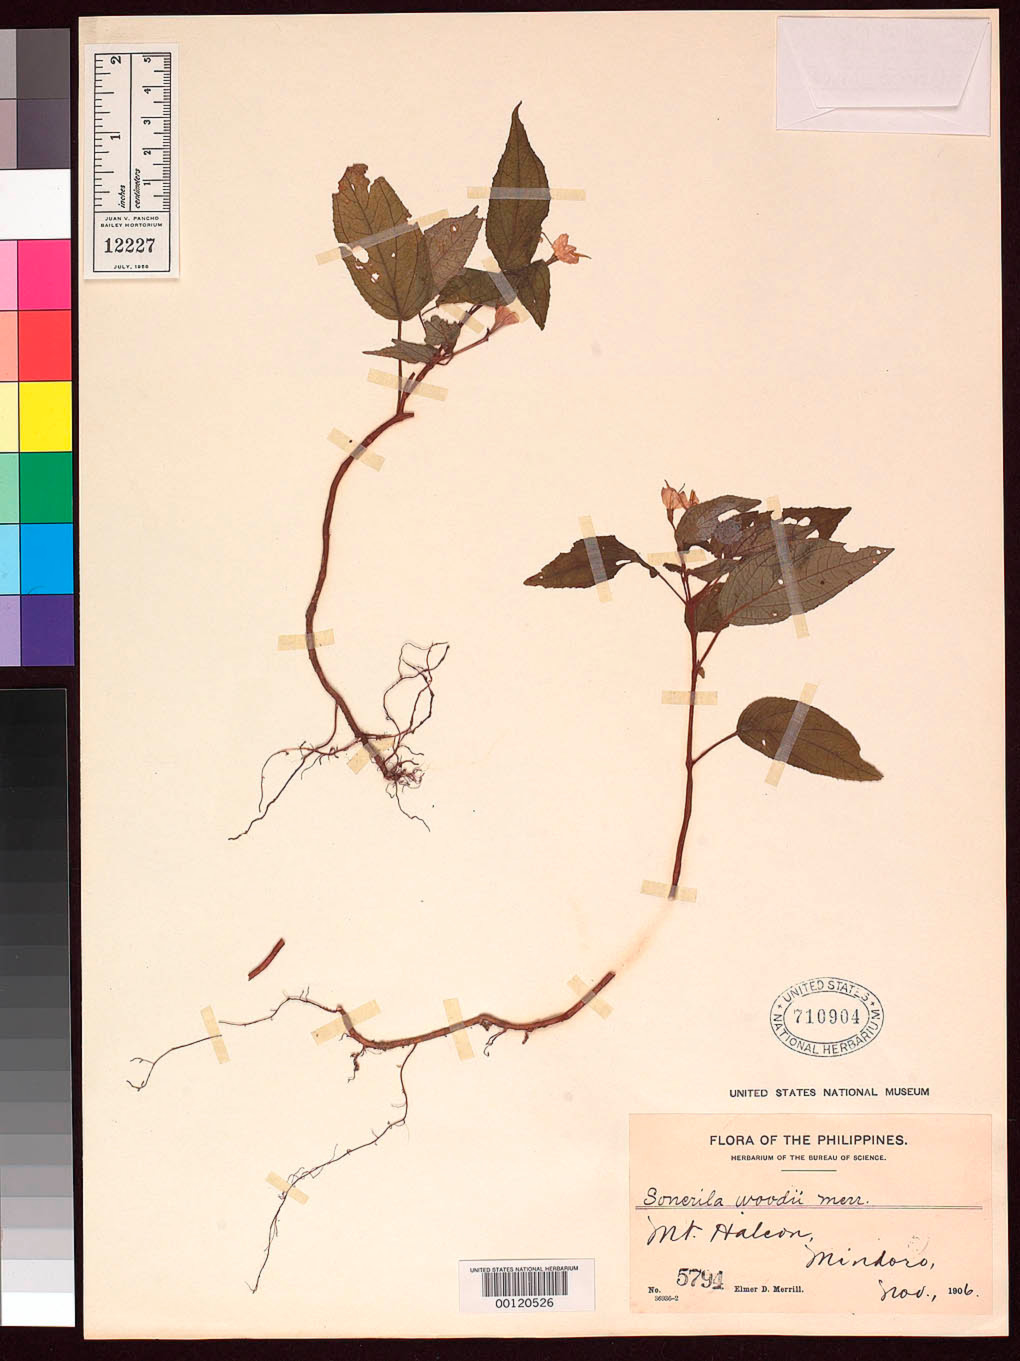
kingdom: Plantae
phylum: Tracheophyta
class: Magnoliopsida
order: Myrtales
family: Melastomataceae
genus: Sonerila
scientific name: Sonerila woodii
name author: Merr.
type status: Isosyntype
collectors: E. D. Merrill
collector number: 5794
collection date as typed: Nov 1906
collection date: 1906-11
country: Philippines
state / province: Mimaropa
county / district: Mindoro Oriental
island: Mindoro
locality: Mt. Halcon.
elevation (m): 900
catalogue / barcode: US 710904